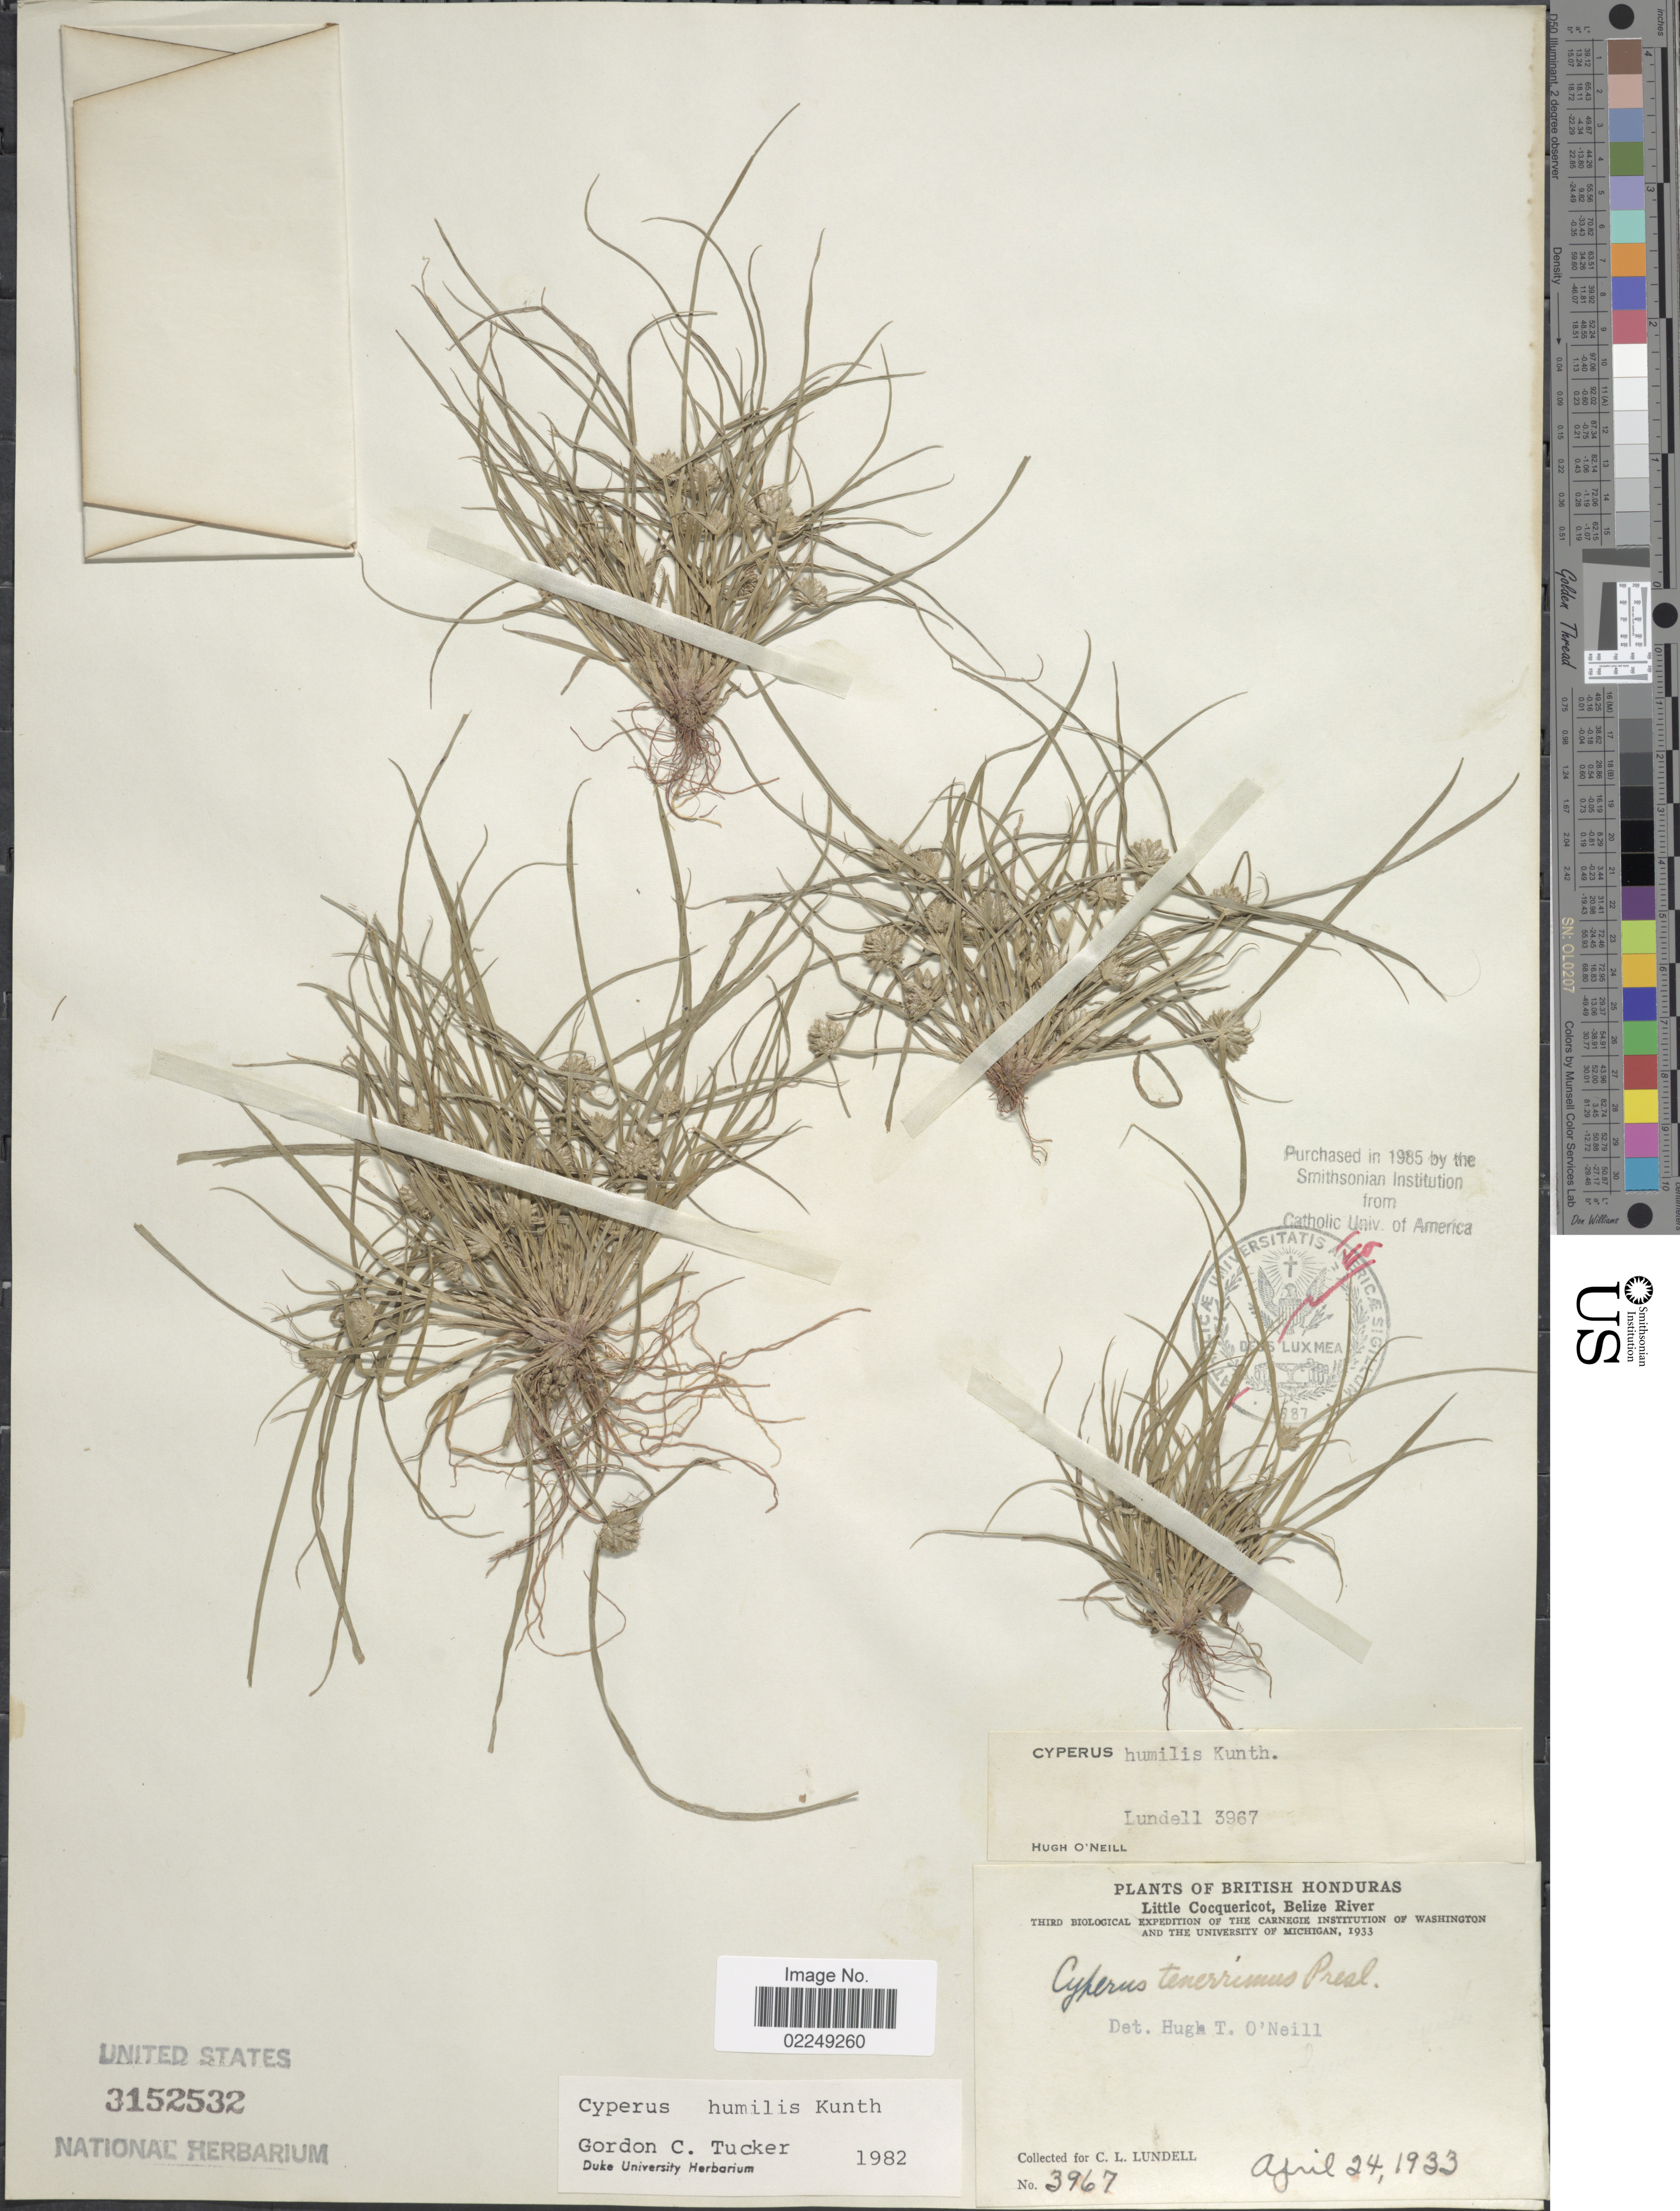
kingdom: Plantae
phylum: Tracheophyta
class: Liliopsida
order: Poales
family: Cyperaceae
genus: Cyperus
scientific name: Cyperus humilis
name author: Kunth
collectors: C. L. Lundell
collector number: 3967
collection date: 1933-04-24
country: Belize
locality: British Honduras, Little Cocquericot, Belize River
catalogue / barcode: US 3152532